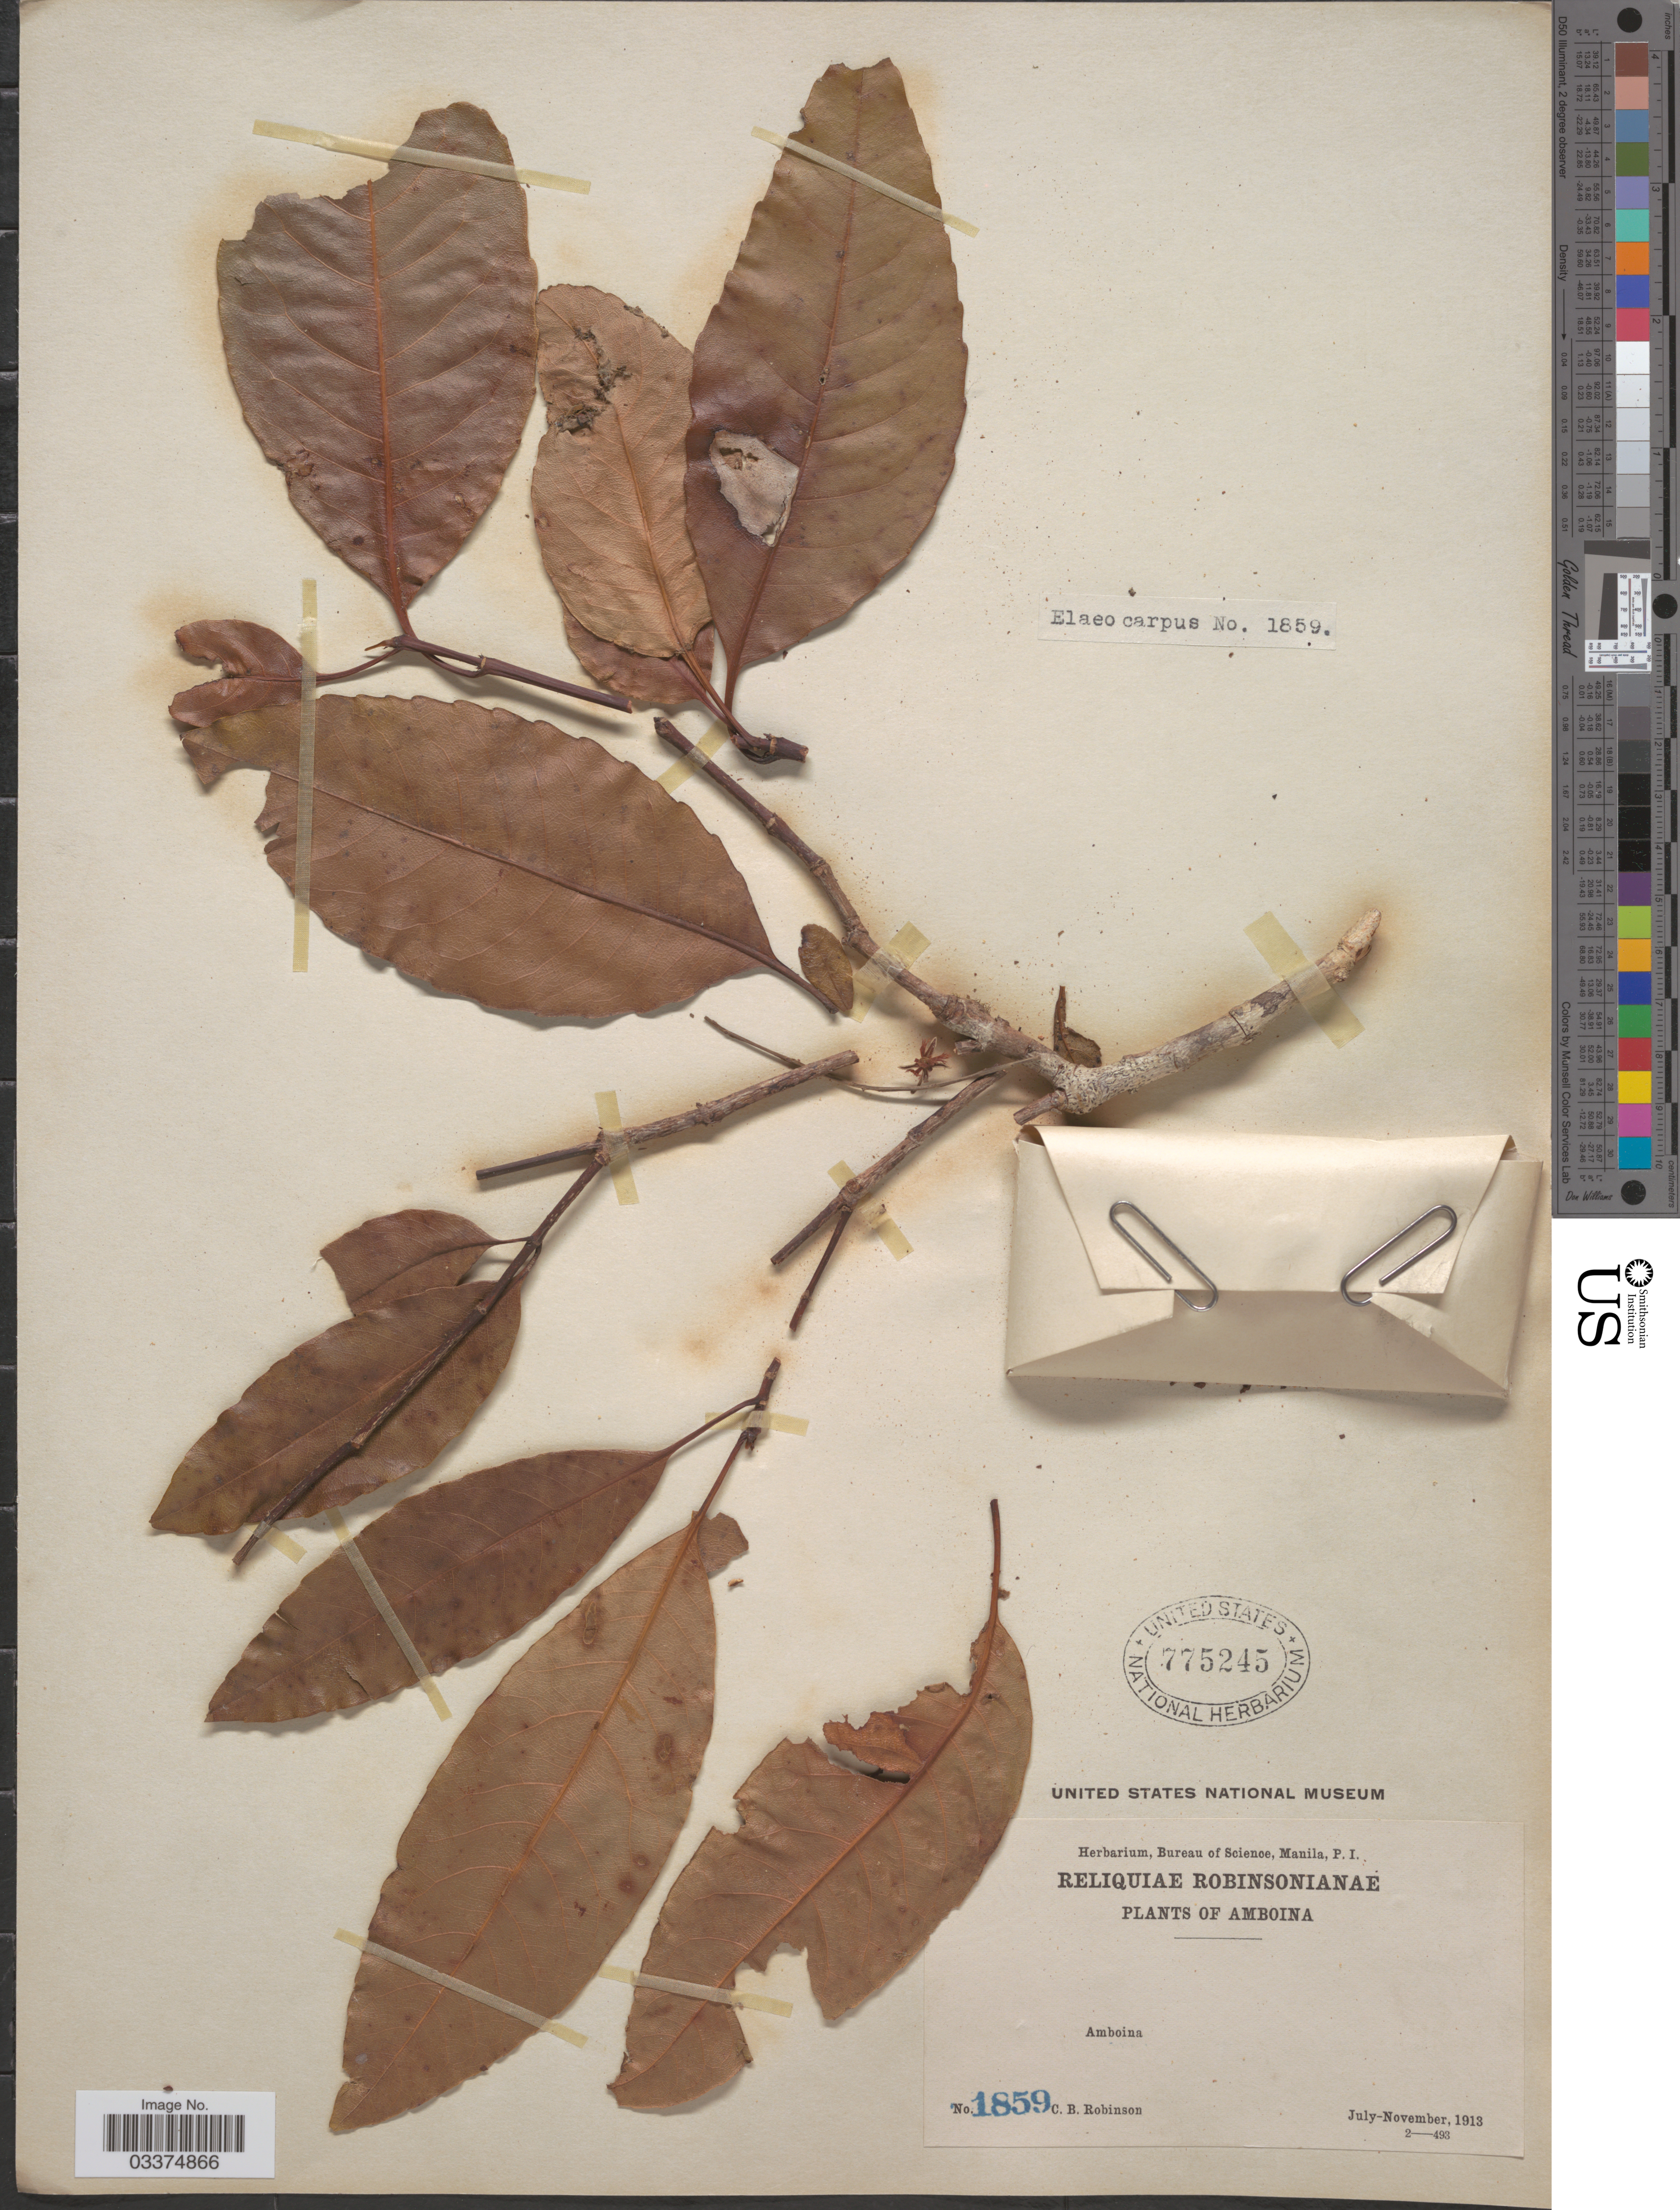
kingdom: Plantae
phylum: Tracheophyta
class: Magnoliopsida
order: Oxalidales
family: Elaeocarpaceae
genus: Elaeocarpus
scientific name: Elaeocarpus sp.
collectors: C. Robinson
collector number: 1859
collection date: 1913-07/1913-11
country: Indonesia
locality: Amboina.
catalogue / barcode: US 775245